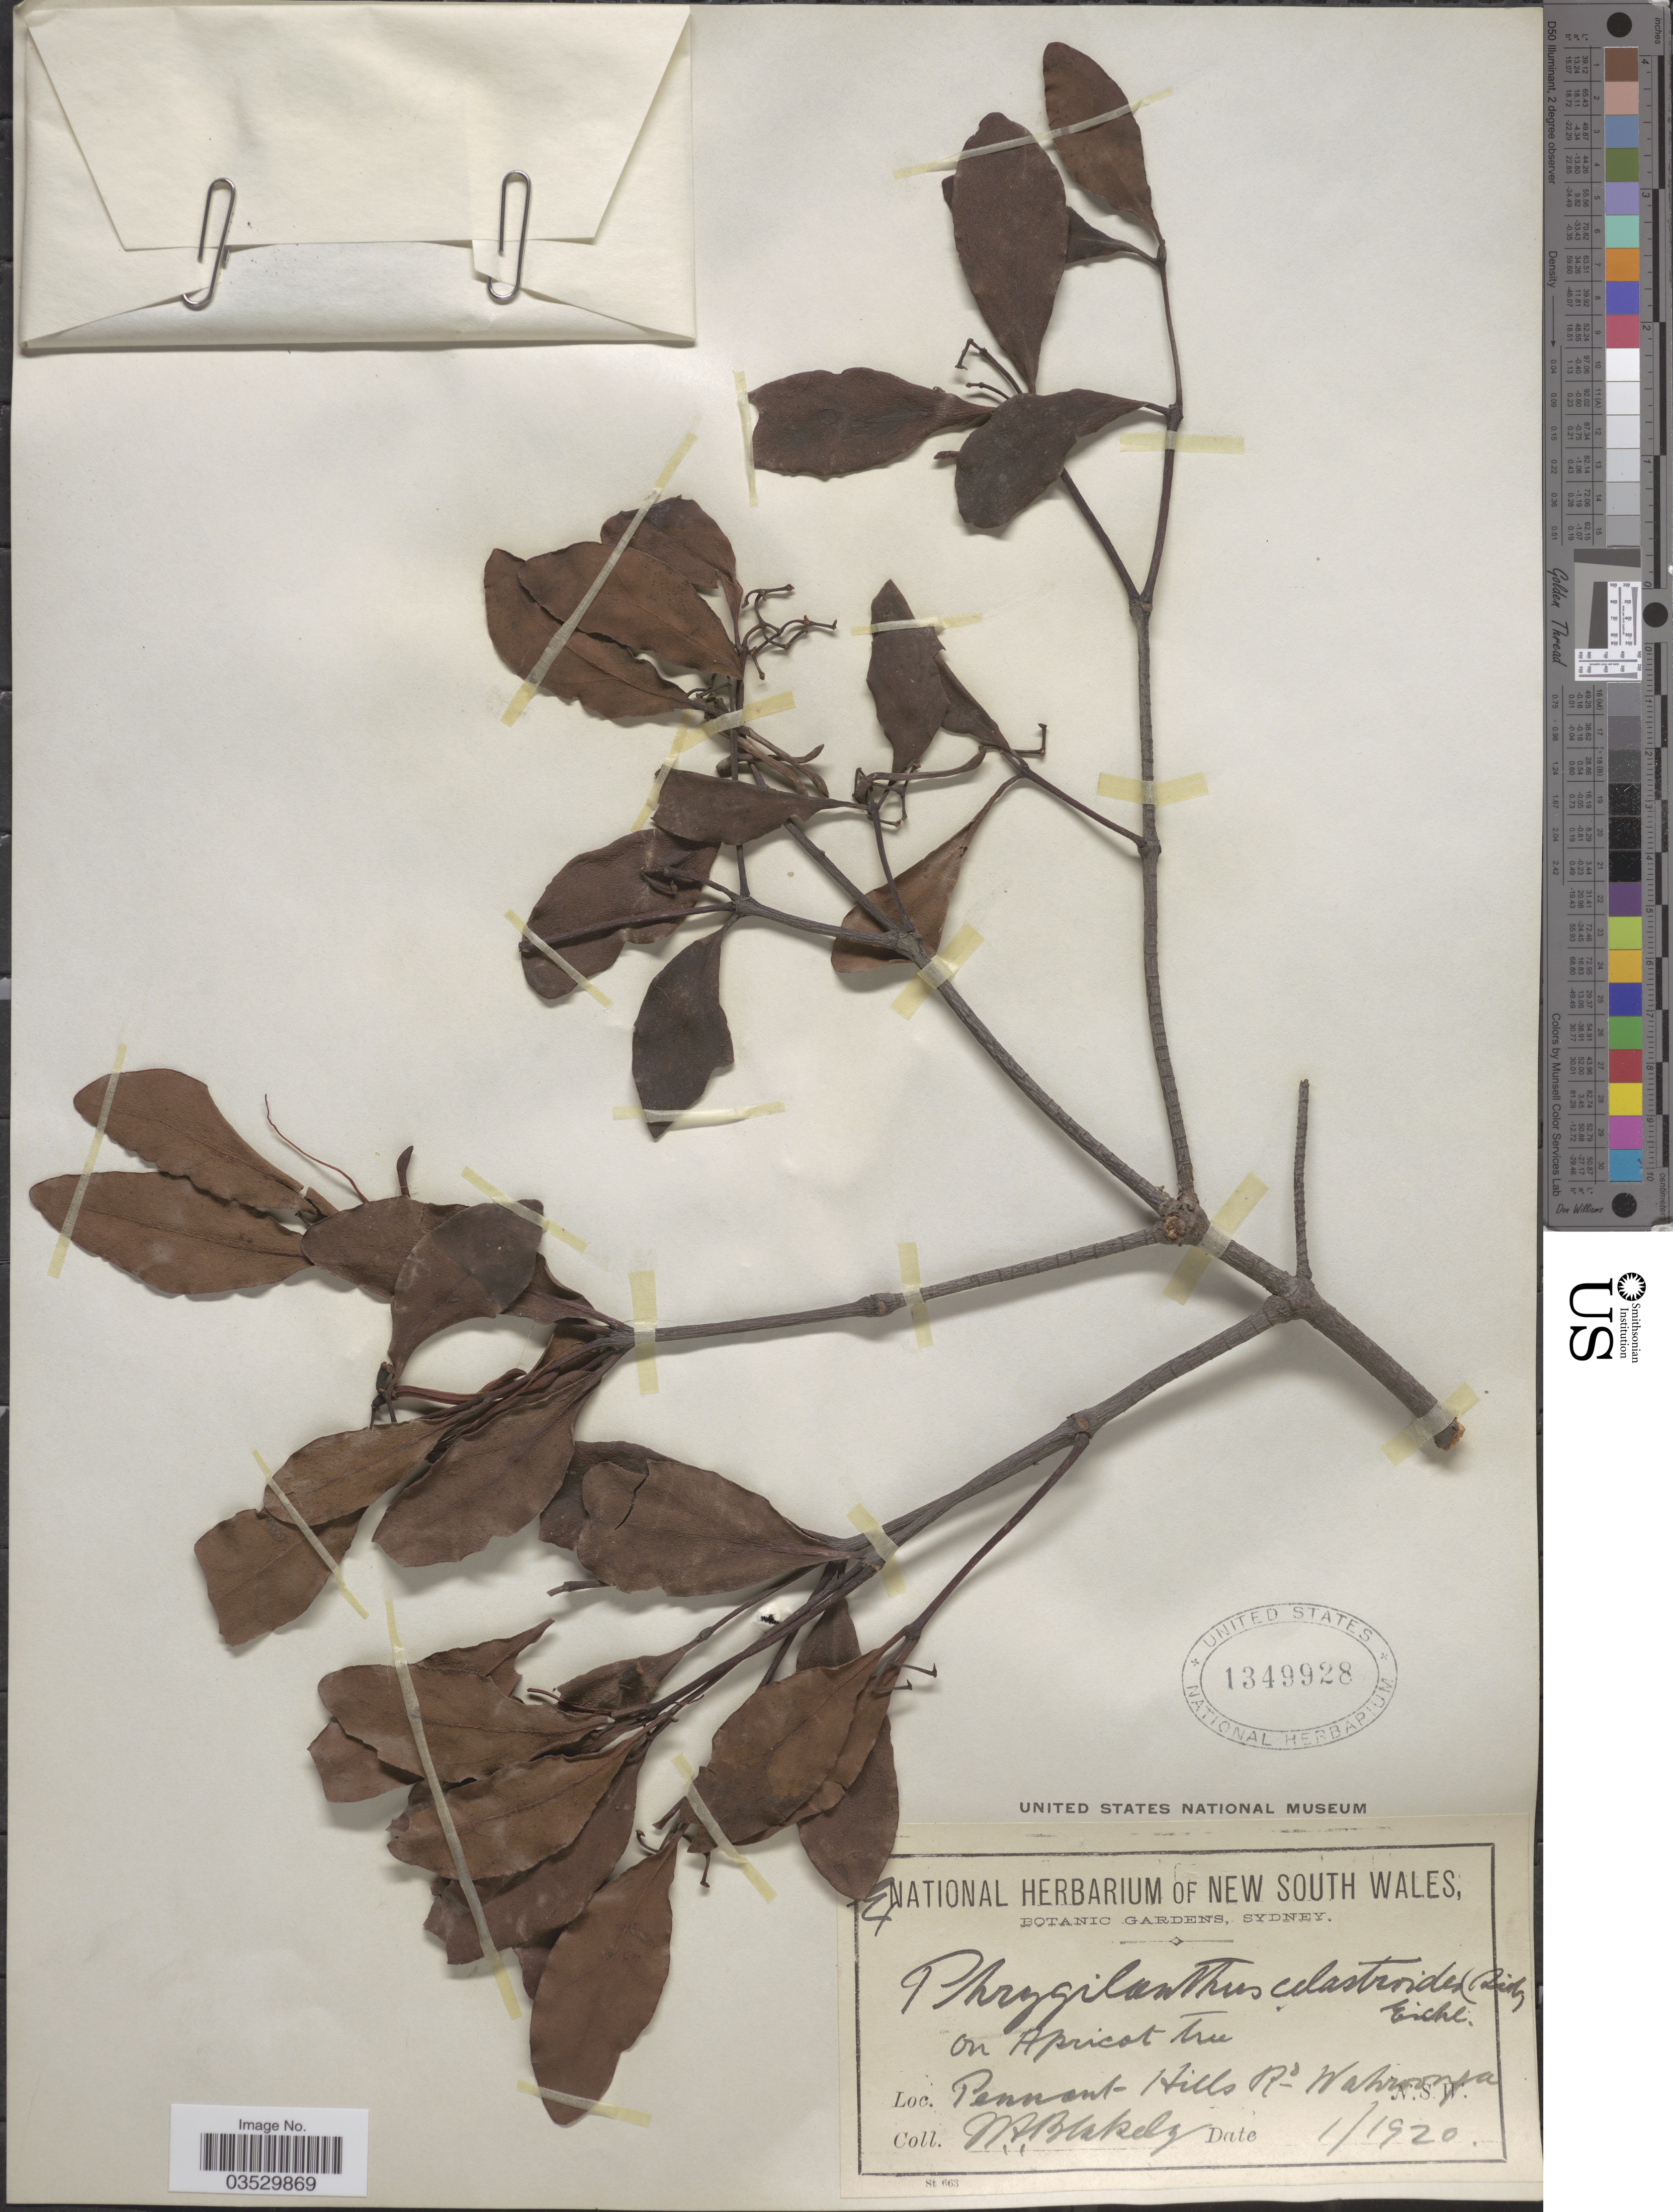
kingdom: Plantae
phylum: Tracheophyta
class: Magnoliopsida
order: Santalales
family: Loranthaceae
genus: Muellerina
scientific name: Muellerina celastroides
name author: (Schult. & Schult. f.) Tiegh.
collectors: W. Blakely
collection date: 1920-01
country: Australia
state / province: New South Wales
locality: Pennant Hills Rd Wahroonga.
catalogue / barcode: US 1349928